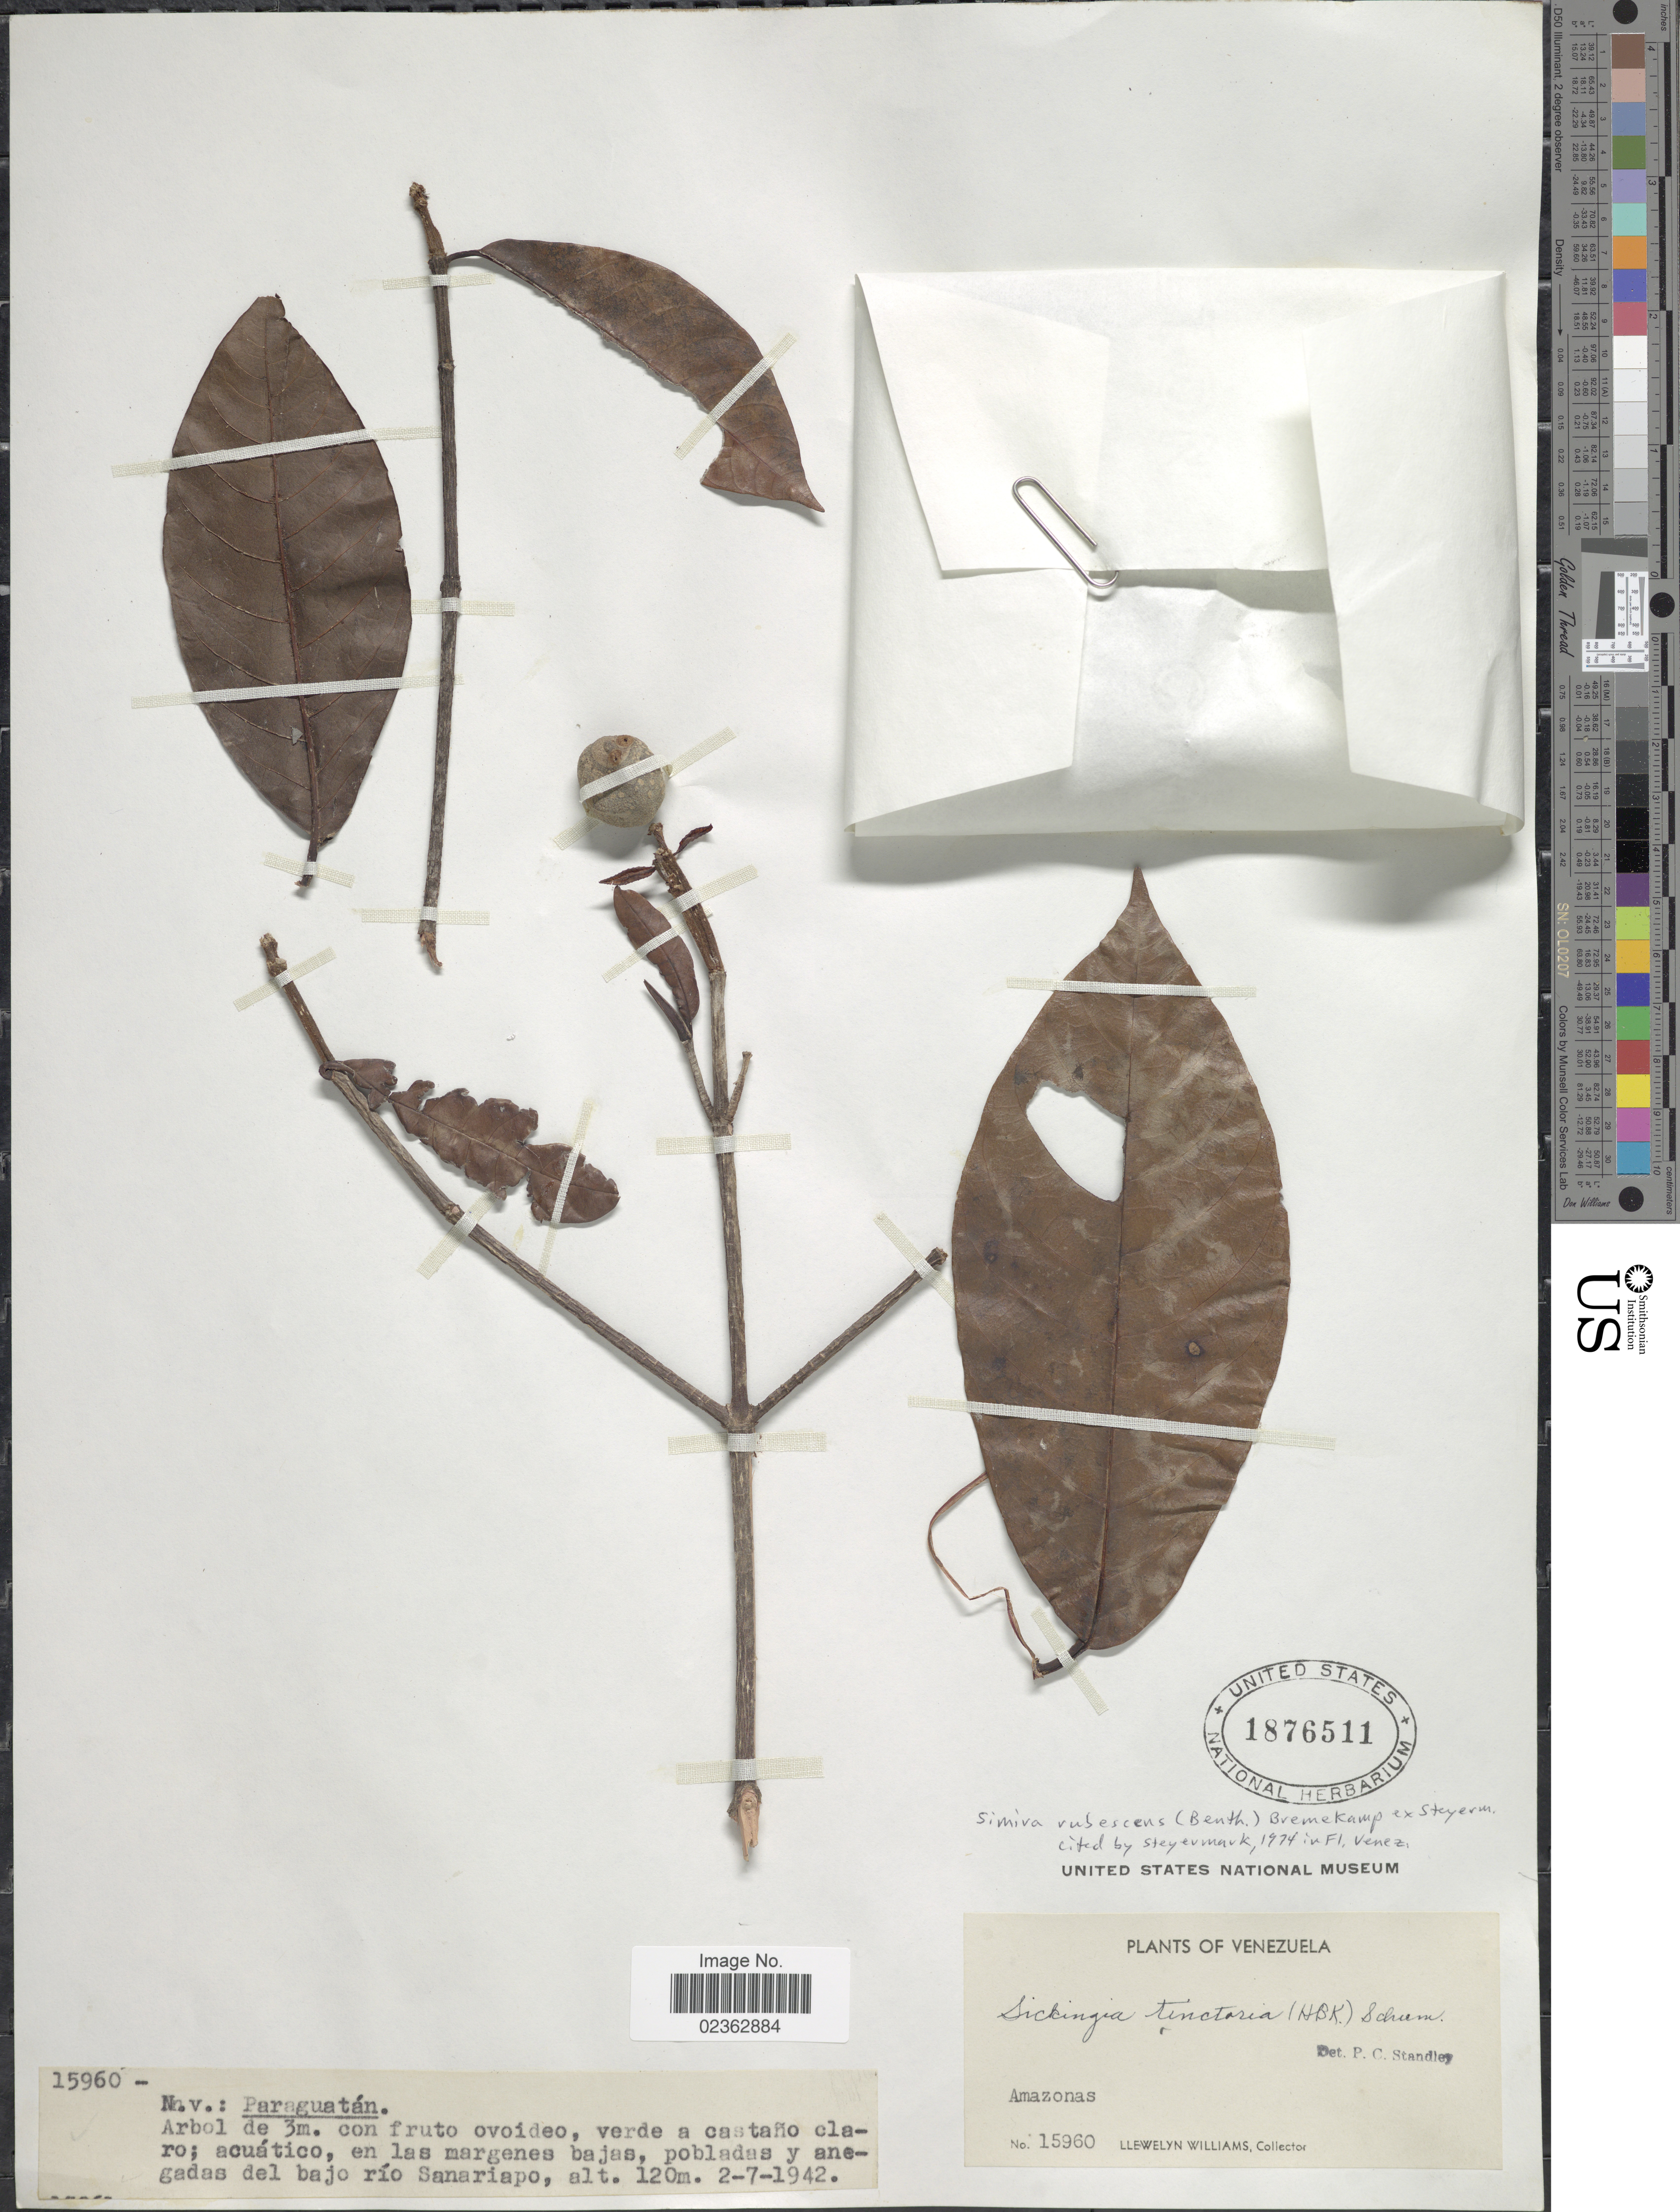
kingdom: Plantae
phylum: Tracheophyta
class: Magnoliopsida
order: Gentianales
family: Rubiaceae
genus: Simira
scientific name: Simira rubescens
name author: (Benth.) Bremek. ex Steyerm.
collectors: Ll. Williams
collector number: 15960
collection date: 1942-07-02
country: Venezuela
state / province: Amazonas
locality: En las margenes bajas, pobladas y anegadas del bajo rio Sanariapo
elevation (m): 120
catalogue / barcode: US 1876511